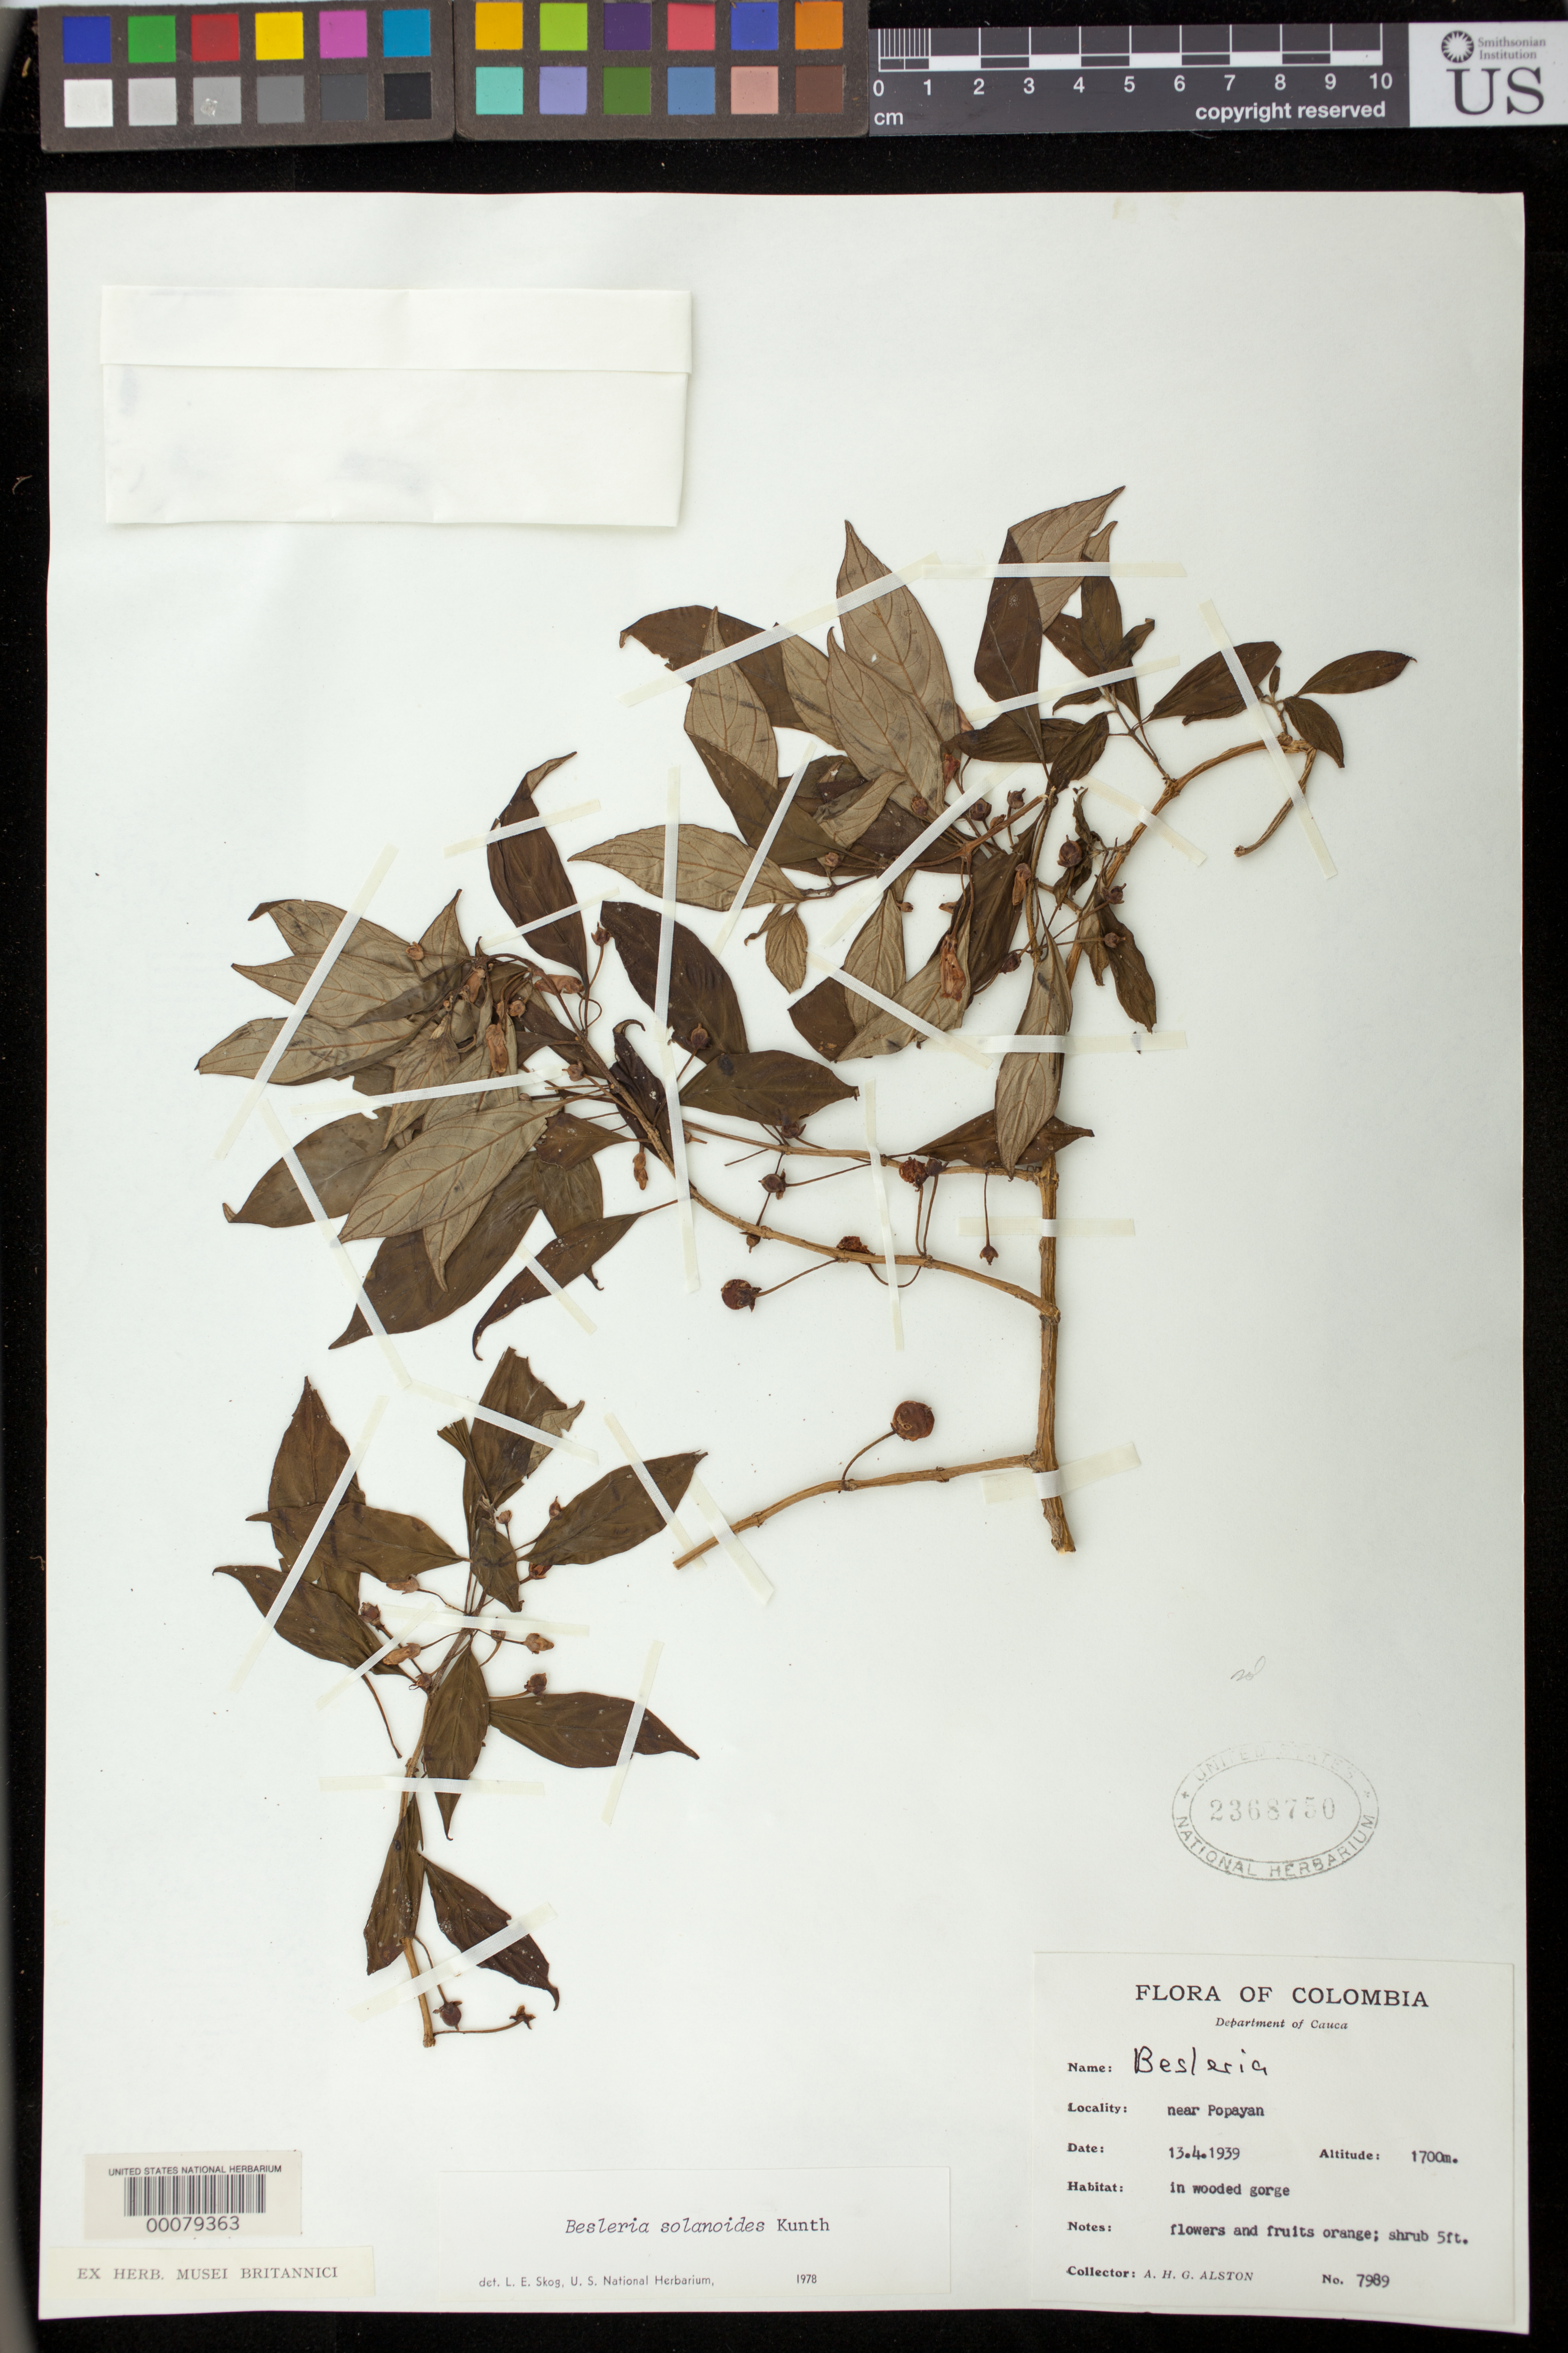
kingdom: Plantae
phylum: Tracheophyta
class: Magnoliopsida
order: Lamiales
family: Gesneriaceae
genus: Besleria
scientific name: Besleria solanoides var. solanoides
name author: Kunth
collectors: A. H. Alston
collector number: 7989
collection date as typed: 13 Apr 1939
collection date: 1939-04-13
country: Colombia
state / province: Cauca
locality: Near Popayan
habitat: In wooded gorge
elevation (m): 1700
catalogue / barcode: US 2368750